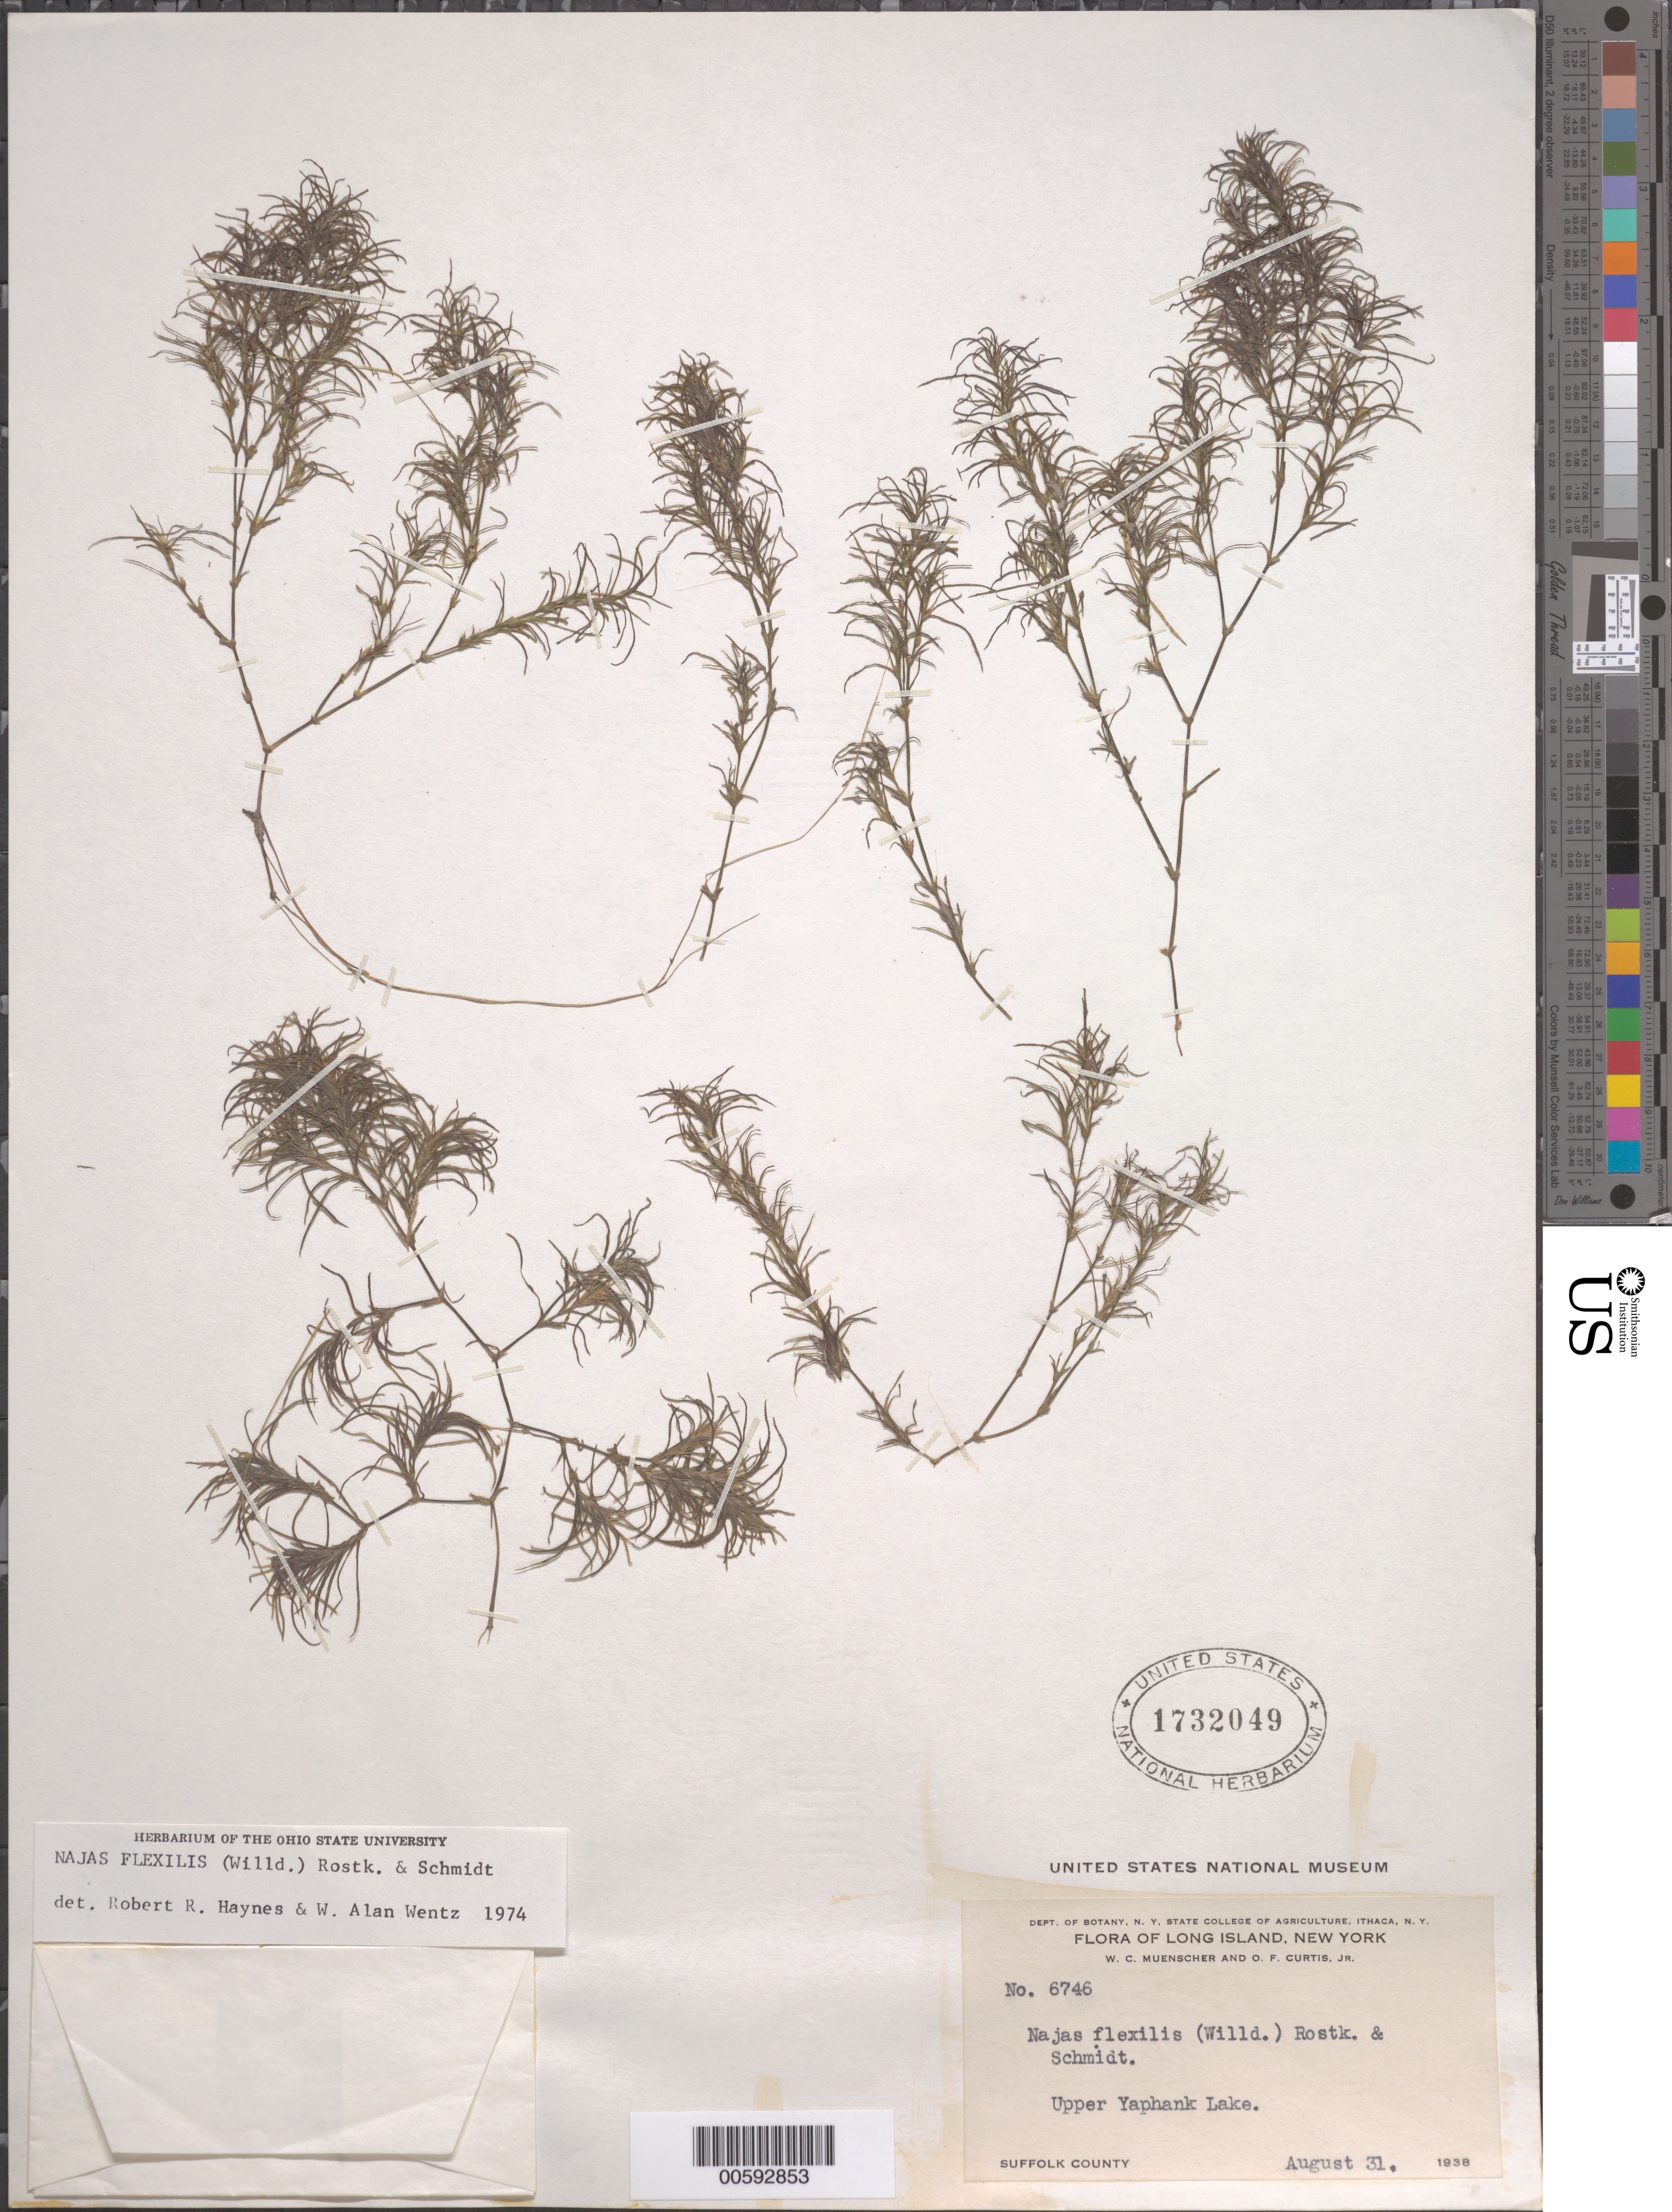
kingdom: Plantae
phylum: Tracheophyta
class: Liliopsida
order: Alismatales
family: Hydrocharitaceae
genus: Najas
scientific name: Najas flexilis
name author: (Willd.) Rostk. & Schmidt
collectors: W. Muenscher & O. Curtis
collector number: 6746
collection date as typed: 31 Aug 1938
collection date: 1938-08-31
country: United States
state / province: New York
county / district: Suffolk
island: Long Island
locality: Upper Yaphank Lake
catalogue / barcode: US 1732049